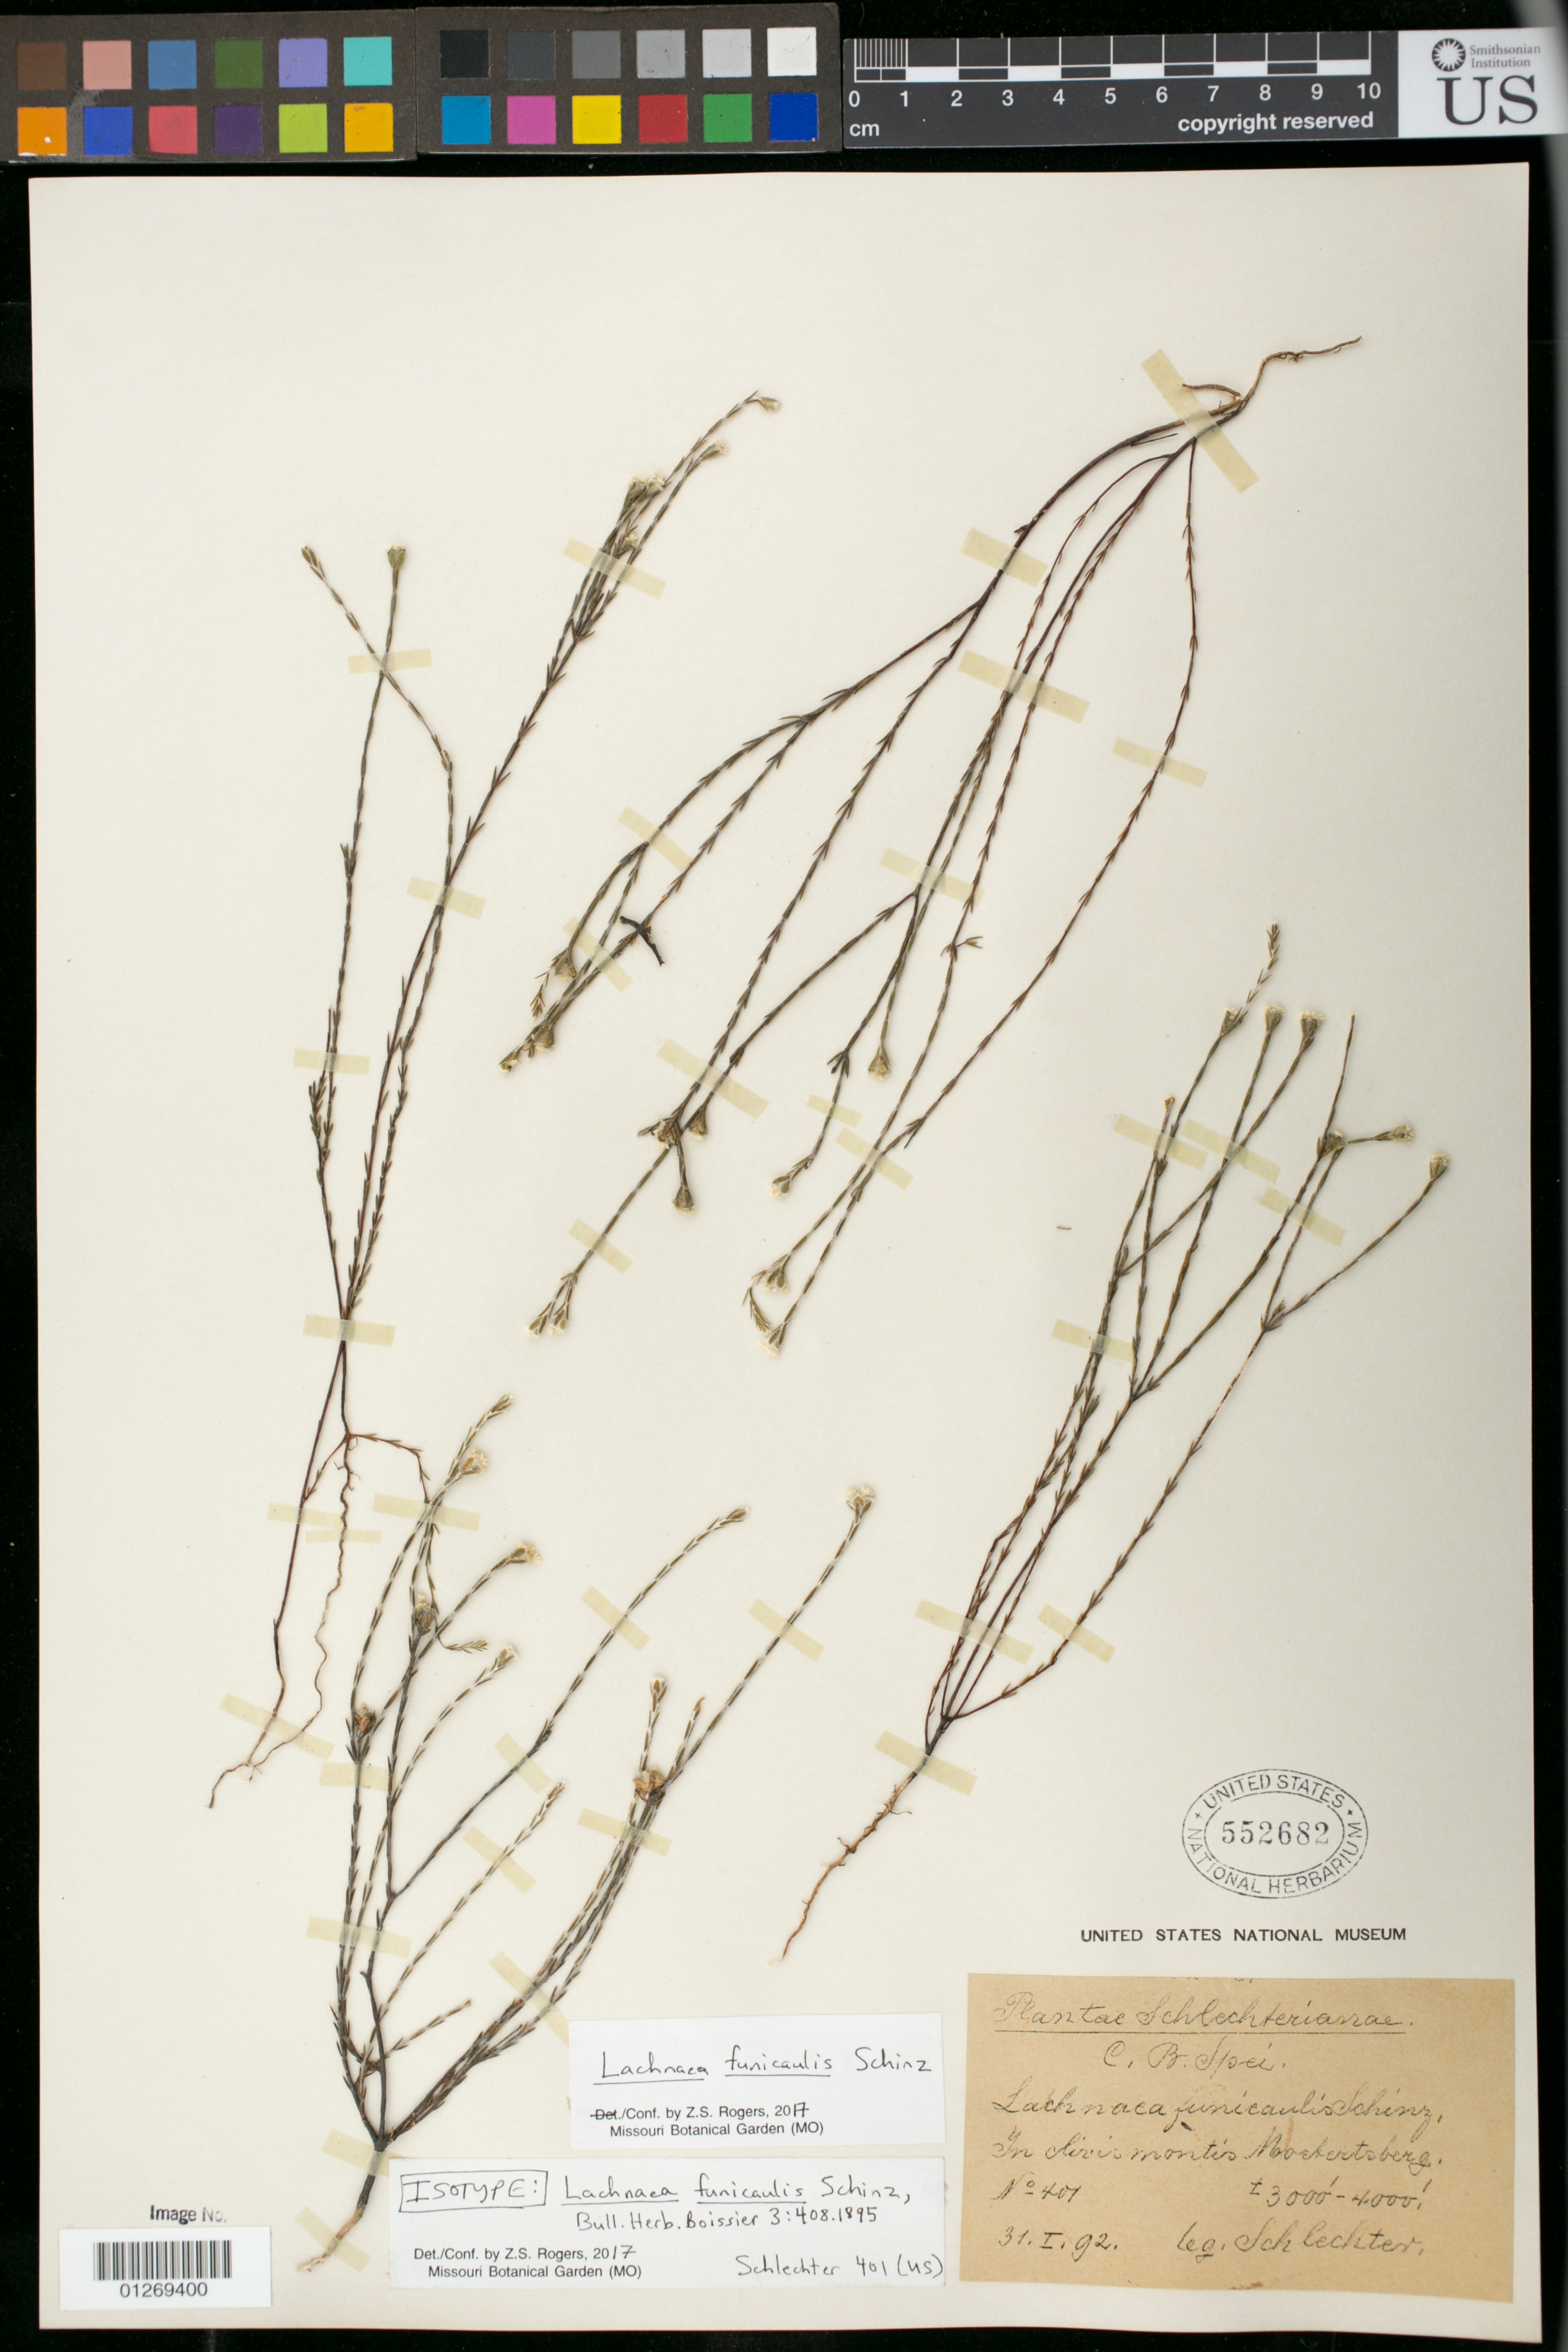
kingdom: Plantae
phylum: Tracheophyta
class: Magnoliopsida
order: Malvales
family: Thymelaeaceae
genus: Lachnaea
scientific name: Lachnaea funicaulis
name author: Schinz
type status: Isotype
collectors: F. R. R. Schlechter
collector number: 401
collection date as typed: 31. I. 92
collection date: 1892-01-31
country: South Africa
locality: In clivis montis Mostertsberg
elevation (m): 914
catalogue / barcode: US 552682